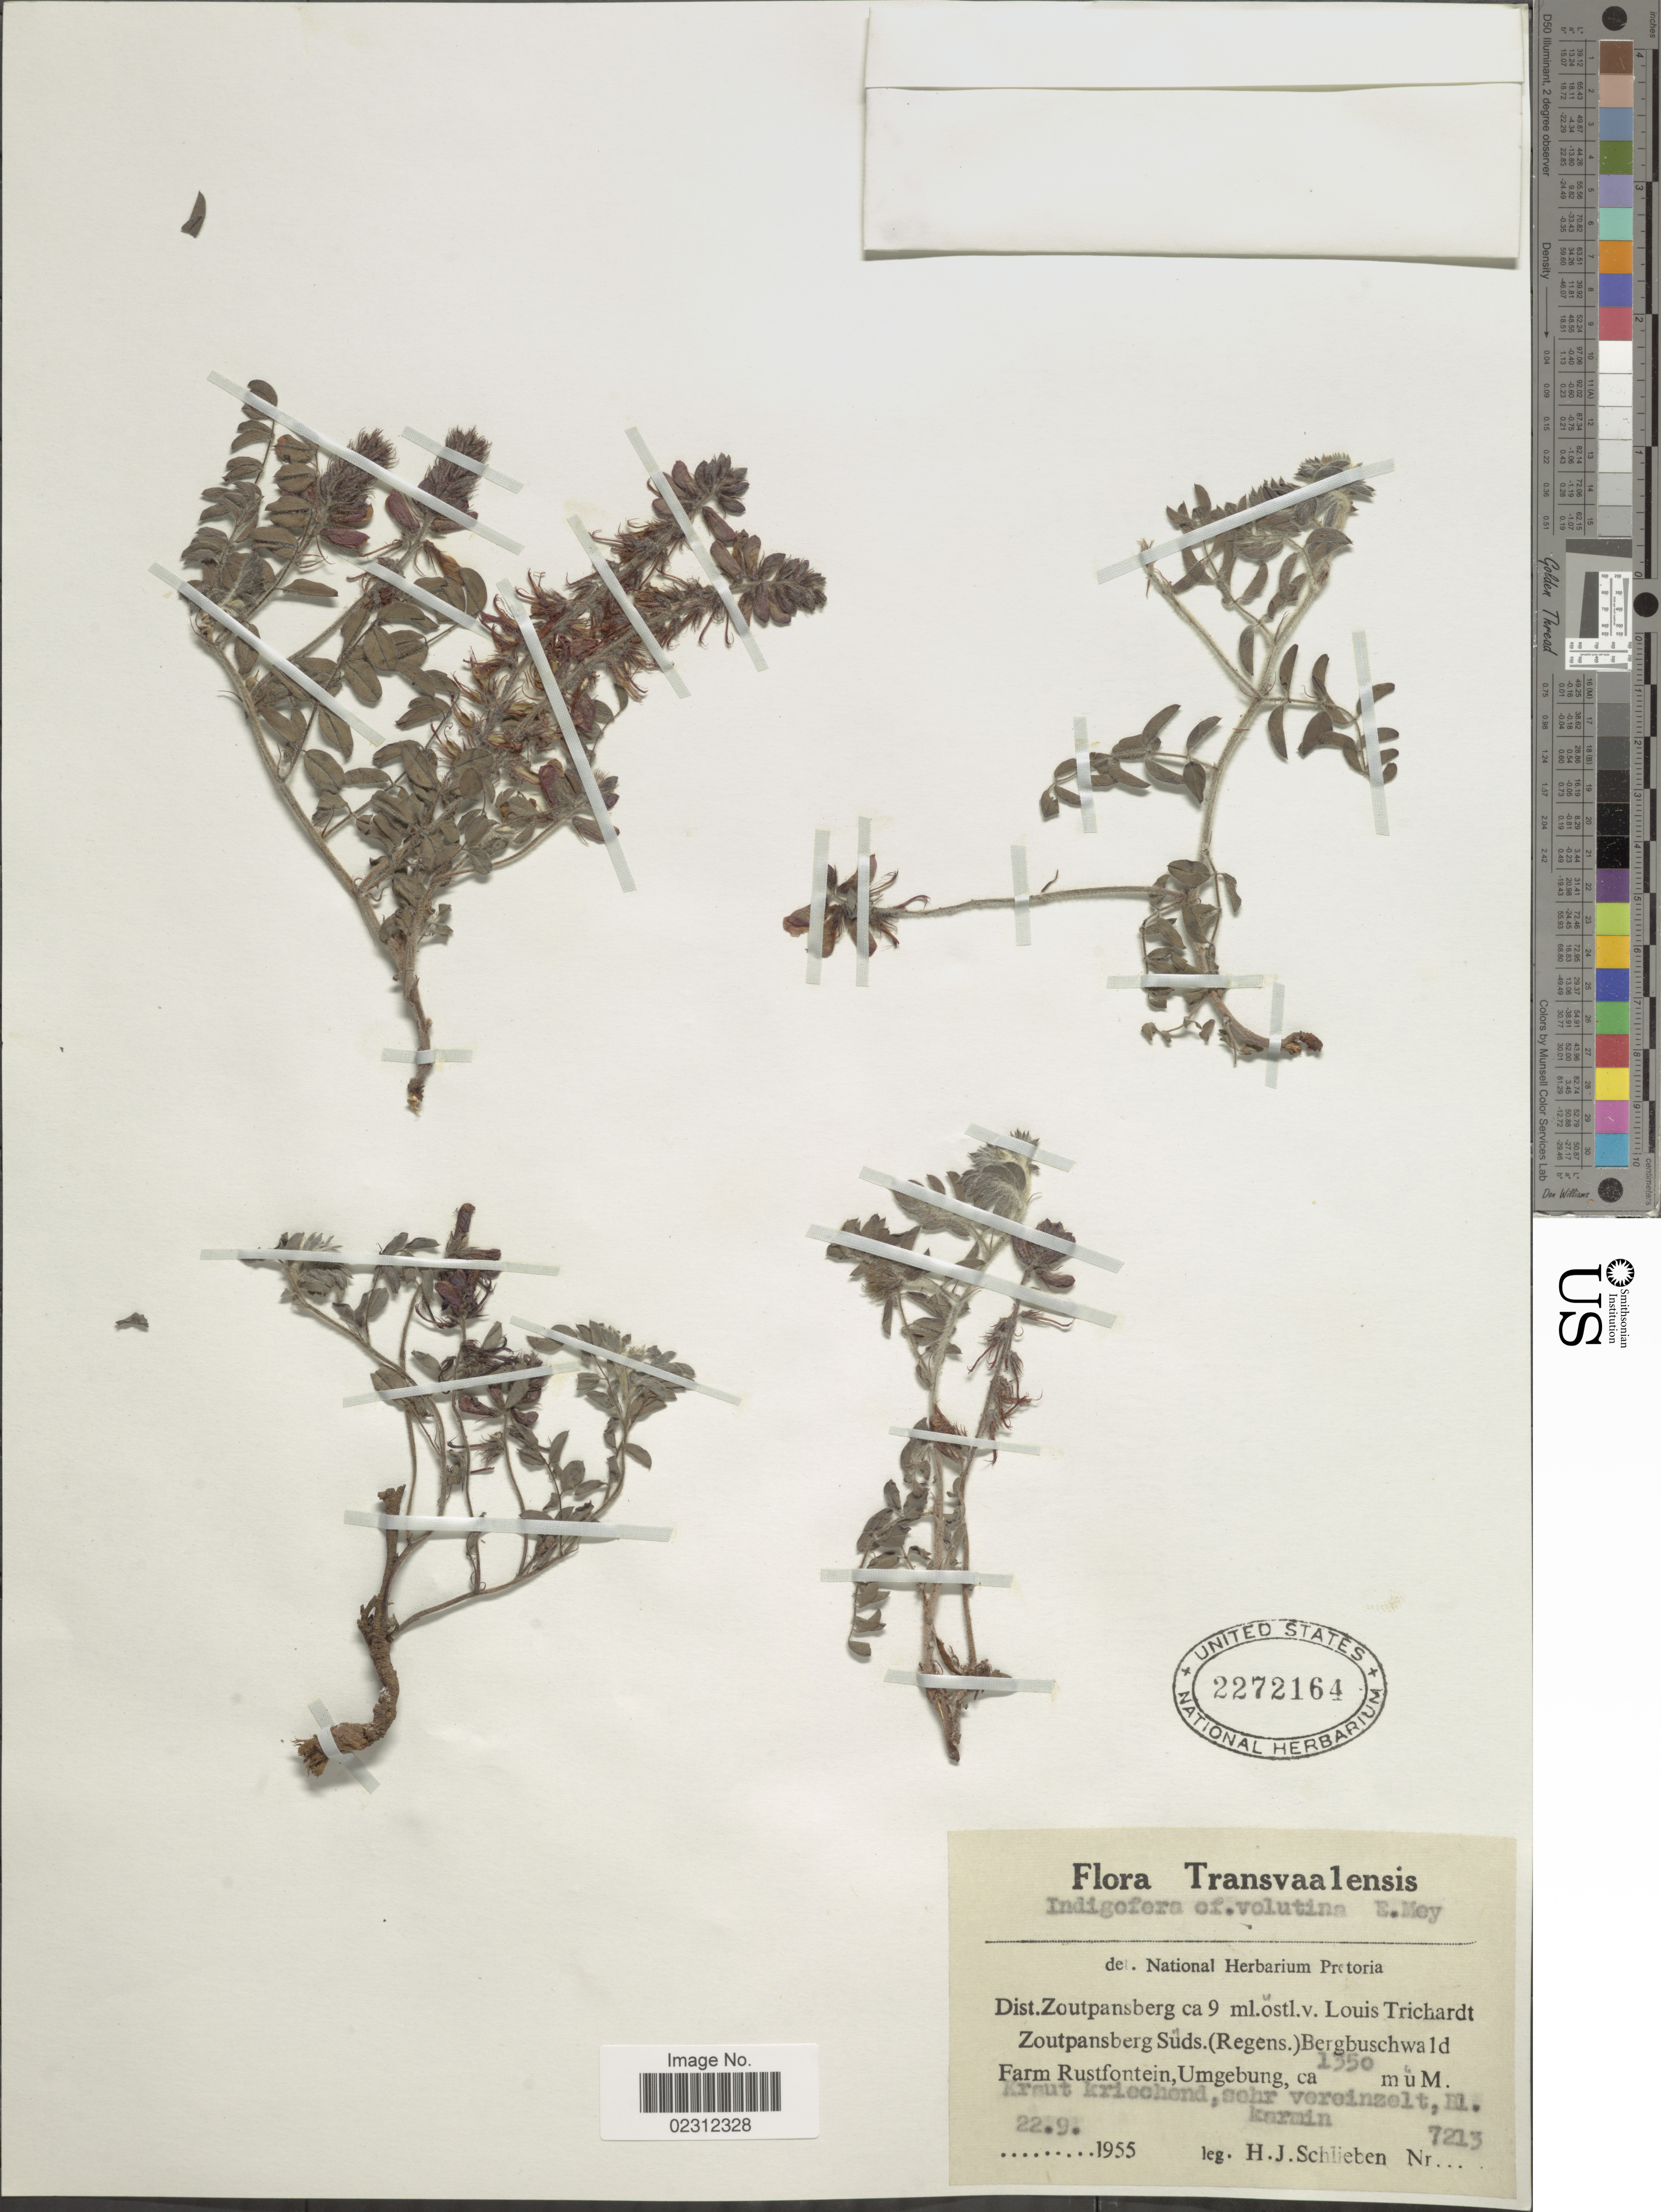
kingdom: Plantae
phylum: Tracheophyta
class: Magnoliopsida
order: Fabales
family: Fabaceae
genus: Indigofera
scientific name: Indigofera velutina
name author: E. Mey.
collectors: H. J. Schlieben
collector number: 7213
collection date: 1955-09-22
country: South Africa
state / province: Limpopo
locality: Dist. Zoutpansberg ca. 9 ml ostl. v. Louis Trichardt Zoutpansberg Suds (Regens) Bergbuschwald Farm Rustfontein, Umgebung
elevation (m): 1350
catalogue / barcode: US 2272164